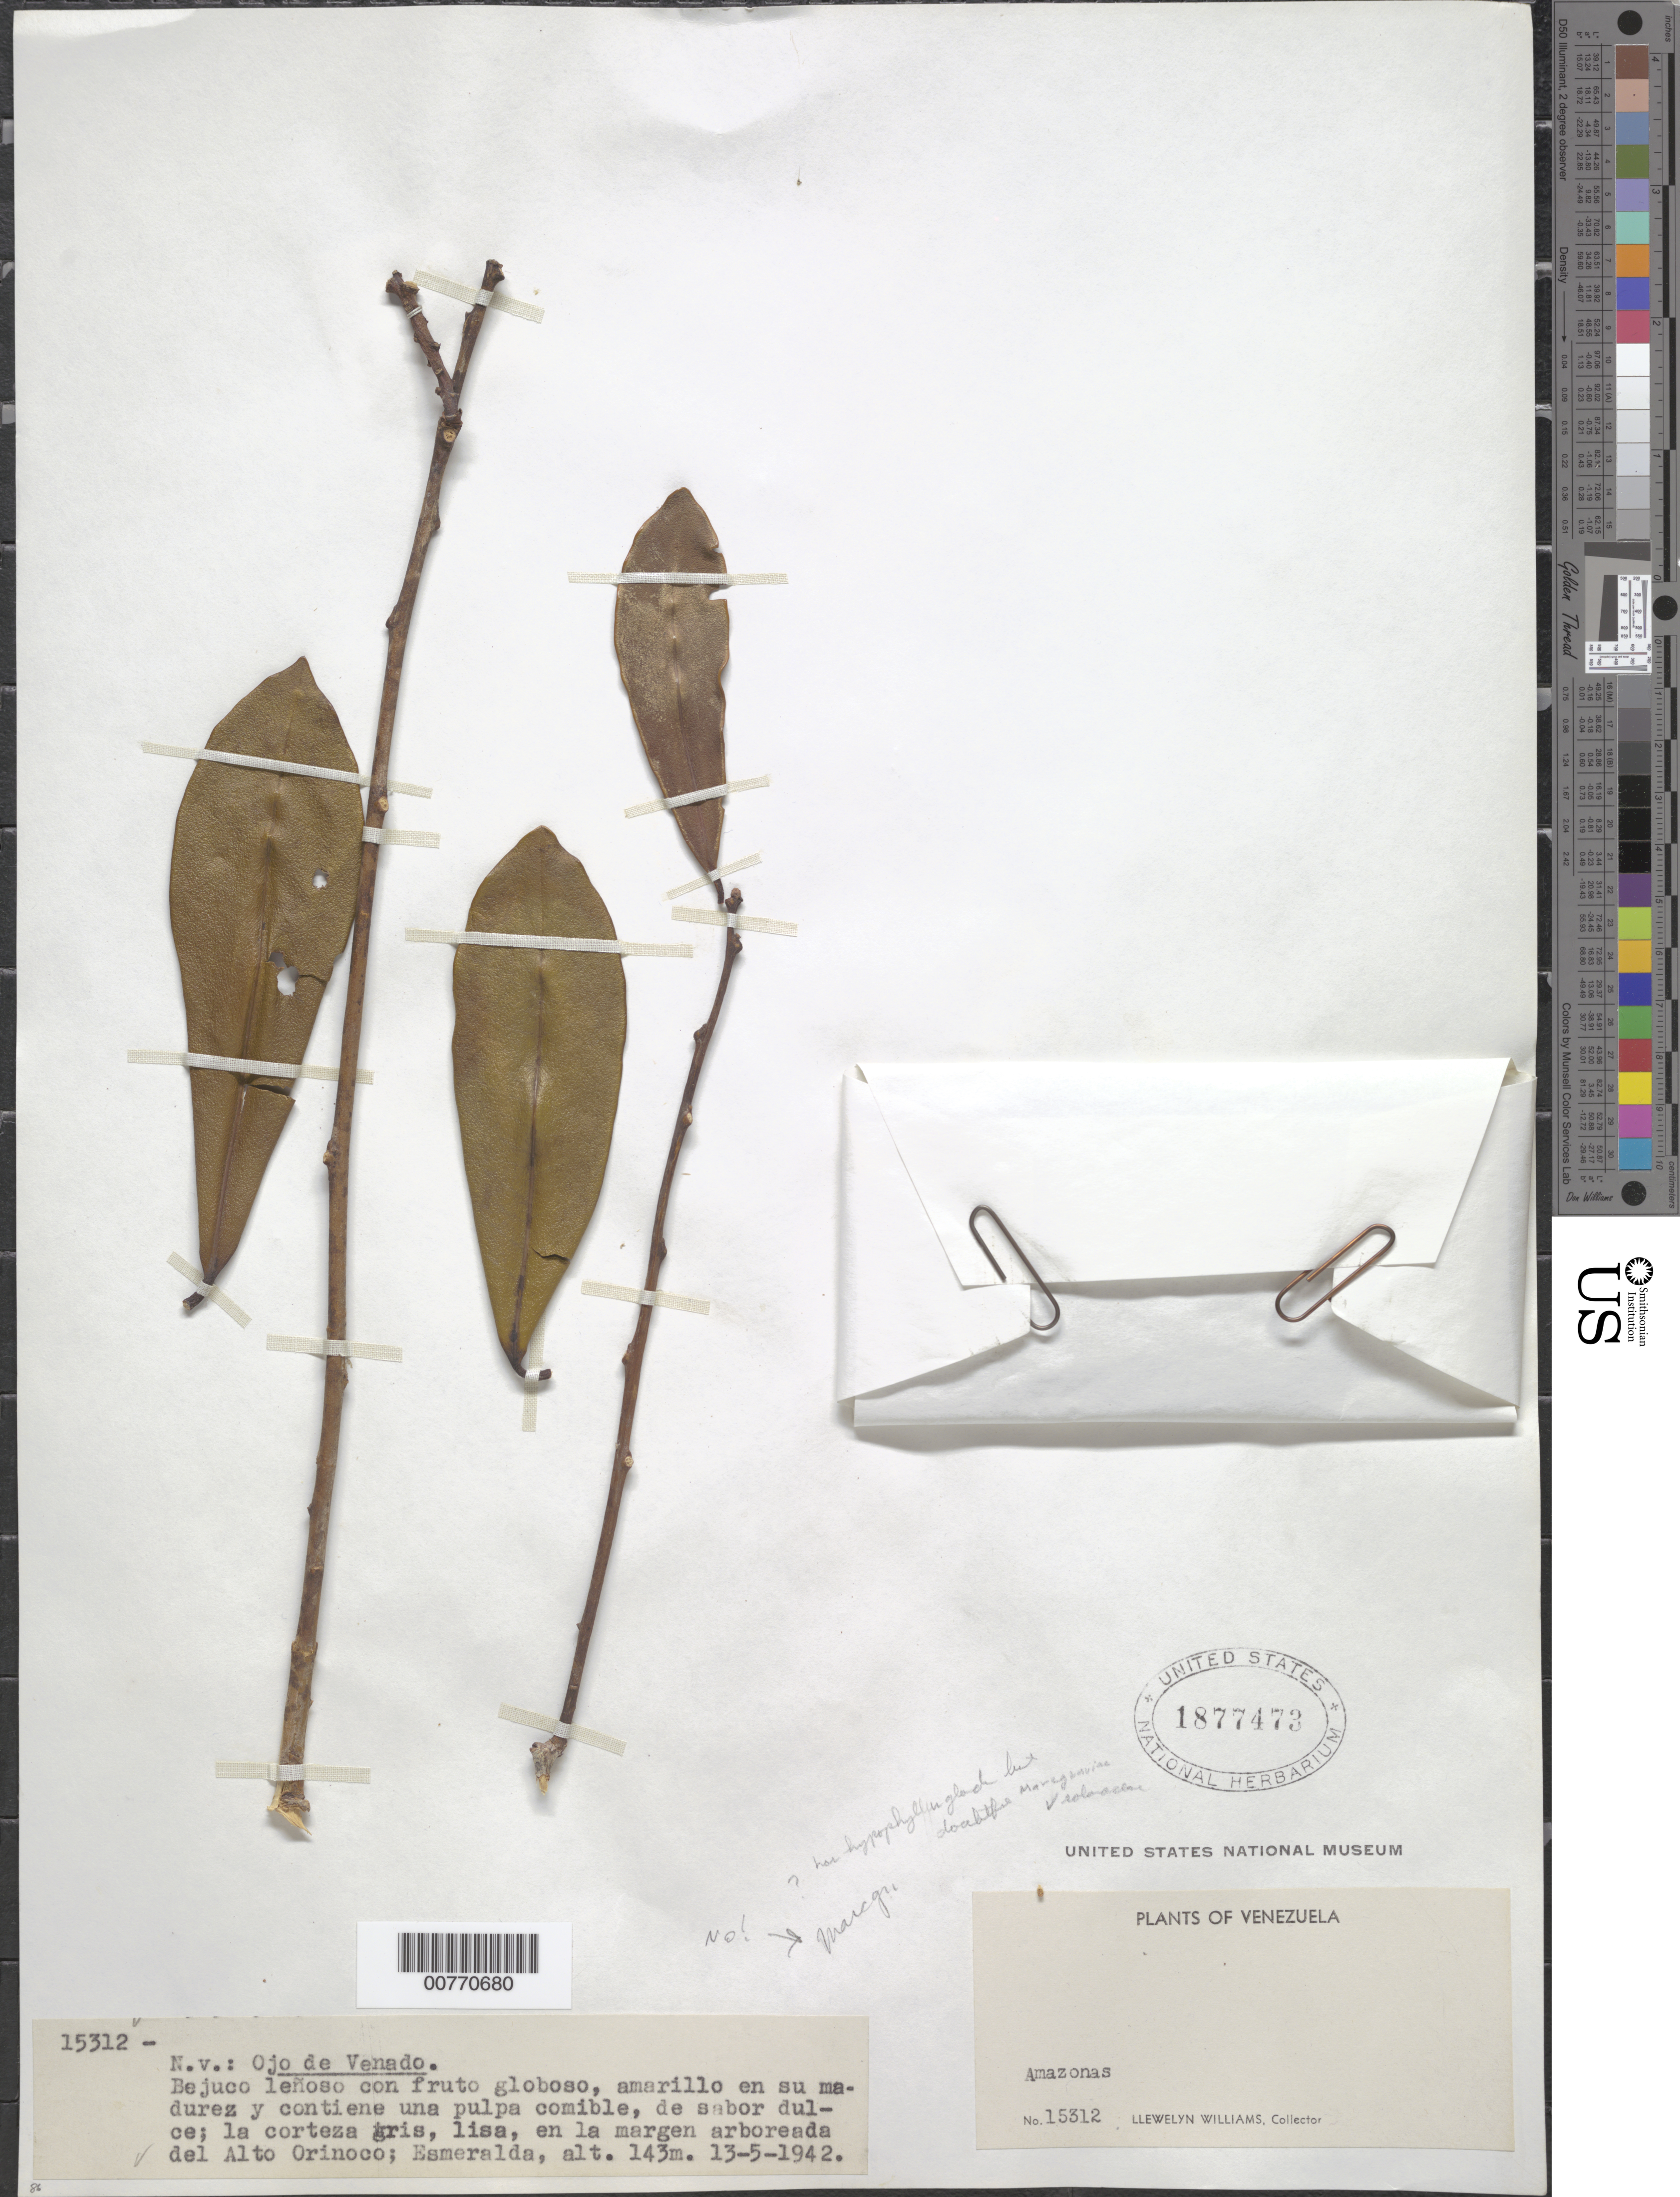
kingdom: Plantae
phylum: Tracheophyta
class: Magnoliopsida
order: Fabales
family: Polygalaceae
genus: Moutabea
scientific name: Moutabea sp.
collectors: Ll. Williams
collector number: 15312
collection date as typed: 13-May-42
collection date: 1942-05-13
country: Venezuela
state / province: Amazonas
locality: Esmeralda, Alto Orinoco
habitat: Margenes arboreadas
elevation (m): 143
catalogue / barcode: US 1877473